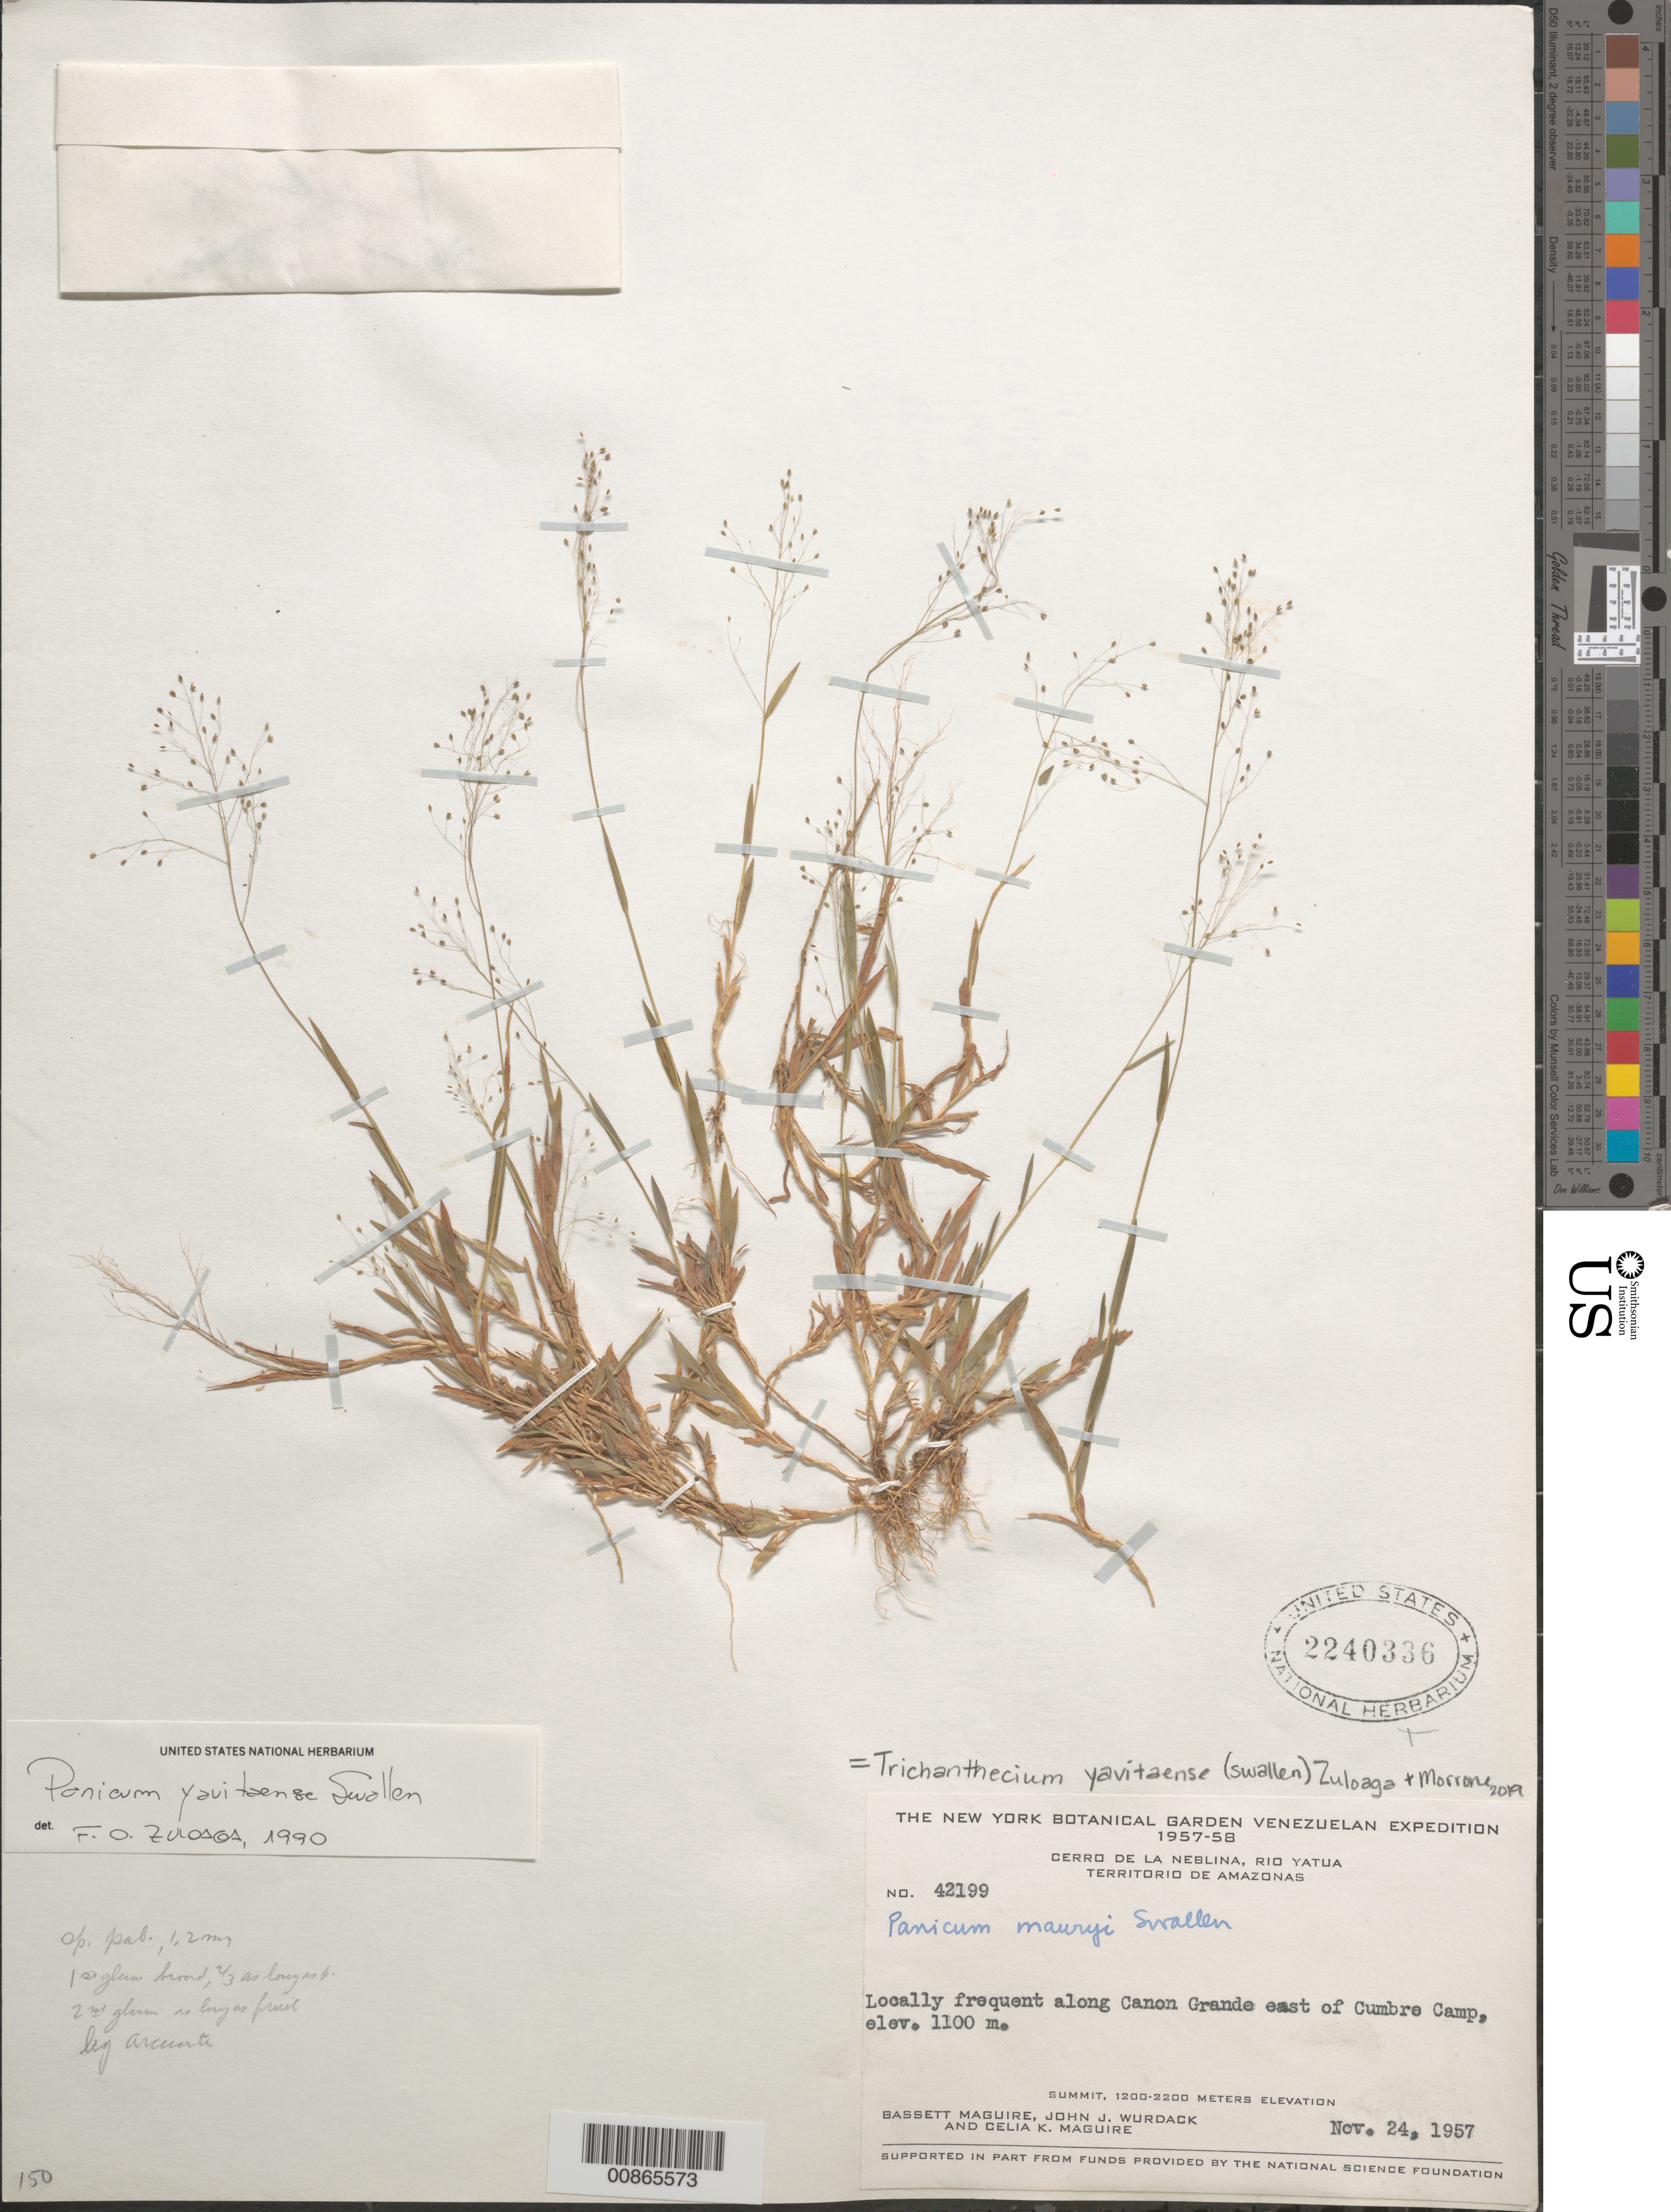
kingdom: Plantae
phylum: Tracheophyta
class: Liliopsida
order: Poales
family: Poaceae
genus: Panicum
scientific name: Panicum yavitaense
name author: Swallen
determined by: Zuloaga, F. O.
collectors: B. Maguire, J. J. Wurdack & C. K. Maguire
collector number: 42199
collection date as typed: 24-Nov-57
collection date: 1957-11-24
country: Venezuela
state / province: Amazonas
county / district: Río Negro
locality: Cerro de la Neblina, Río Yatua, along Cañon Grande, E of Cumbre Camp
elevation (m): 1100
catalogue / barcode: US 2204336